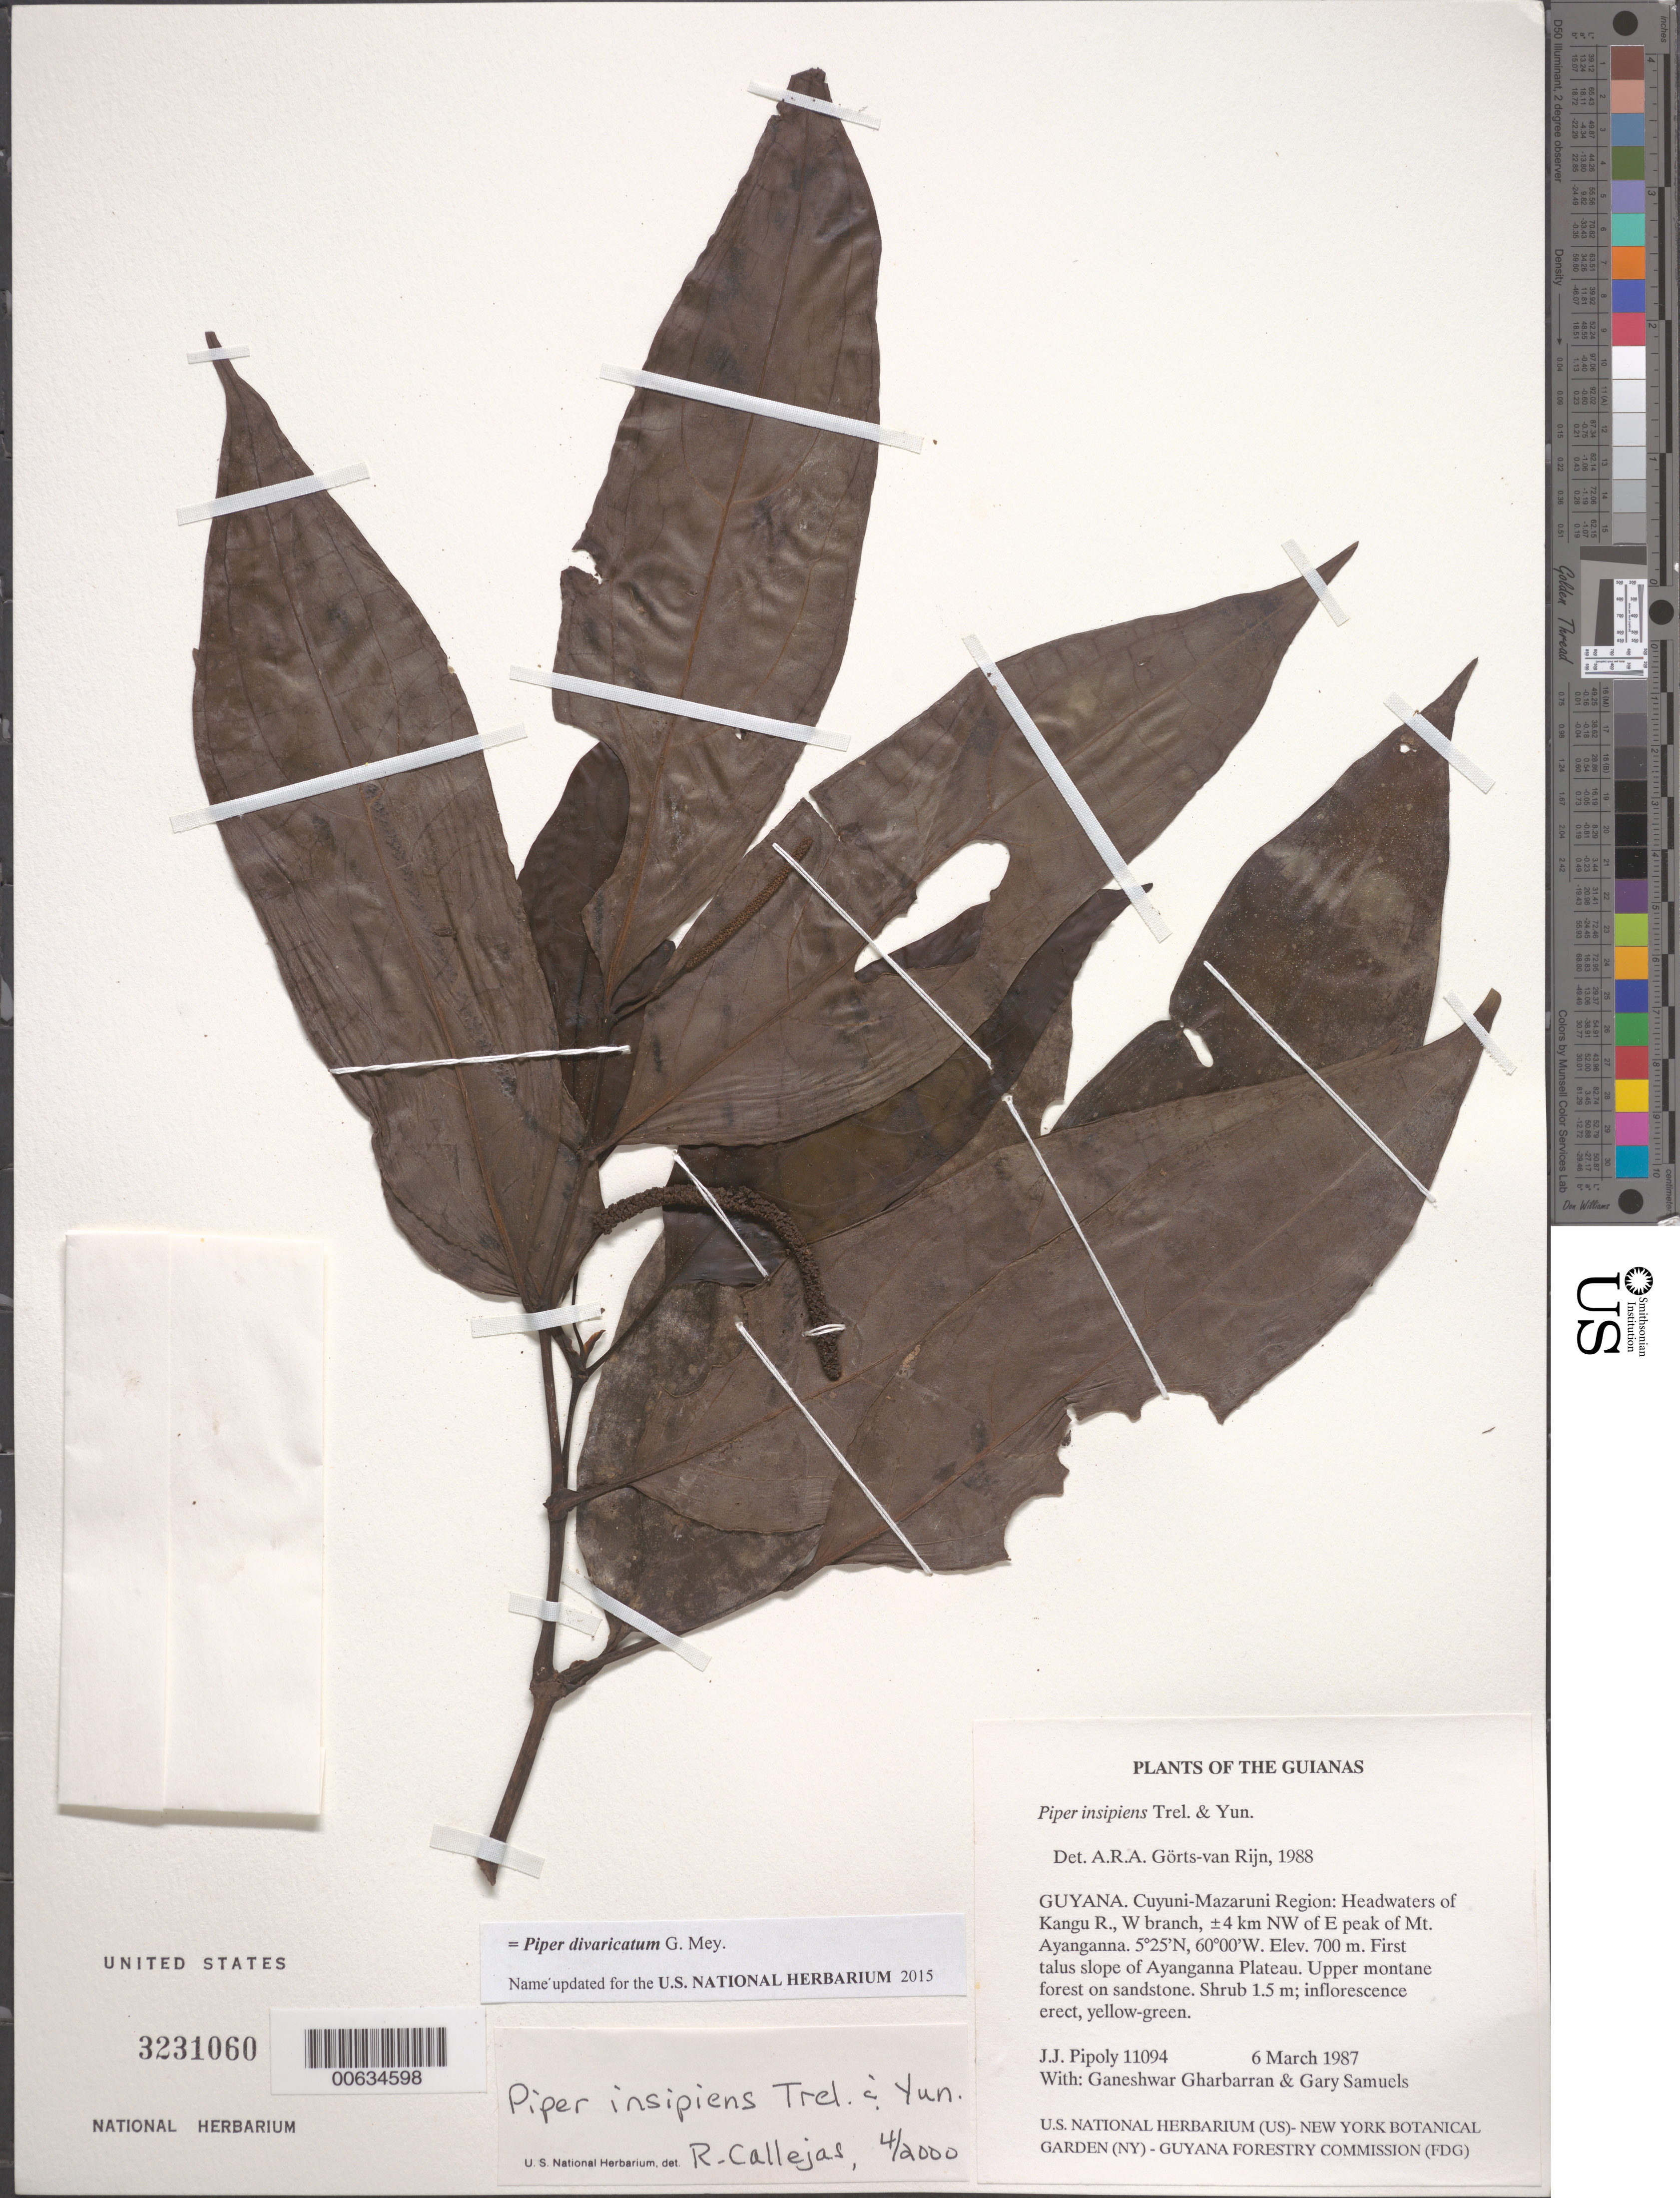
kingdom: Plantae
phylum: Tracheophyta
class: Magnoliopsida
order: Piperales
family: Piperaceae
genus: Piper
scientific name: Piper insipiens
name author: Trel. & Yunck.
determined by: Callejas, Ricardo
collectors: J. J. Pipoly, G. Gharbarran & G. Samuels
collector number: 11094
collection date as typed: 6 March 1987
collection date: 1987-03-06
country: Guyana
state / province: Cuyuni-Mazaruni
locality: Headwaters of Kangu R., W branch; ±4 km NW of E peak of Mt. Ayanganna. First talus slope of plateau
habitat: Upper montane forest on sandstone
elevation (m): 700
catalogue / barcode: US 3231060